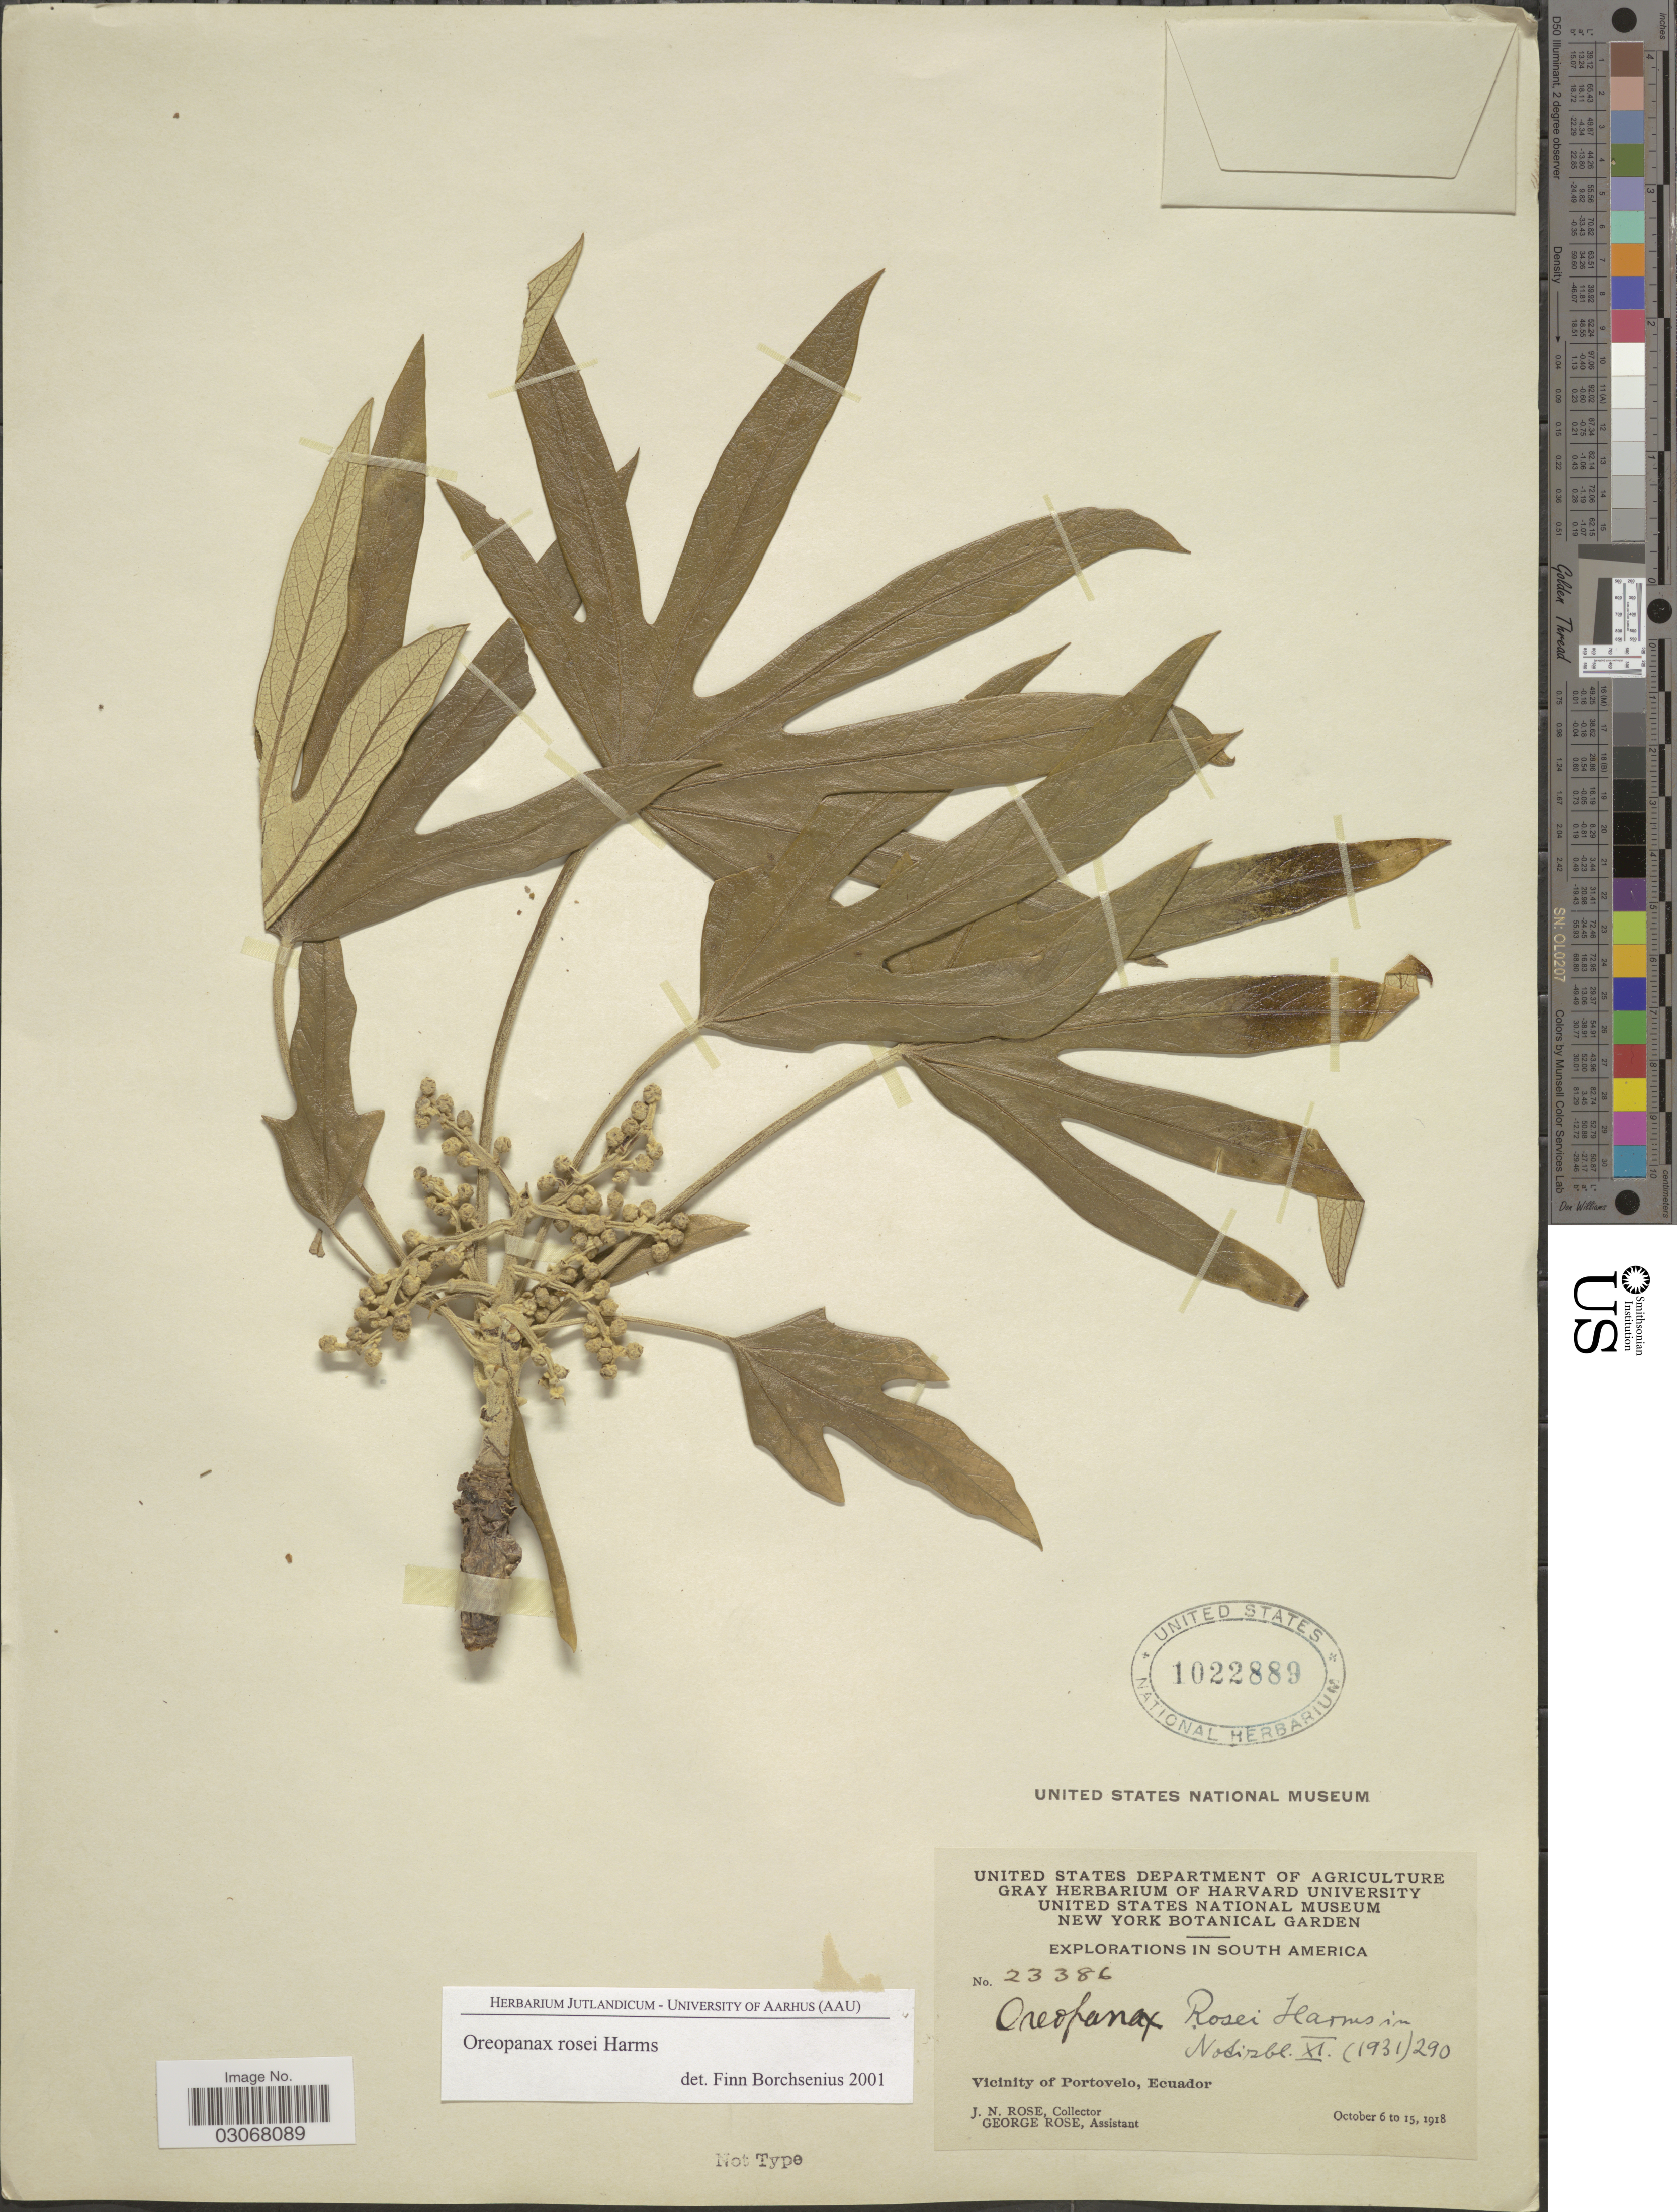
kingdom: Plantae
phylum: Tracheophyta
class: Magnoliopsida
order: Apiales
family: Araliaceae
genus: Oreopanax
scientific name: Oreopanax rosei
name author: Harms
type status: Syntype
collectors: J. N. Rose & G. Rose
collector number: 23386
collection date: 1918-10-06/1918-10-15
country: Ecuador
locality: Vicinity of Portovelo.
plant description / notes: Apparently a syntype of Oreopanax rosei Harms (according to Tropicos; protologue not seen)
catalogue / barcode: US 1022889